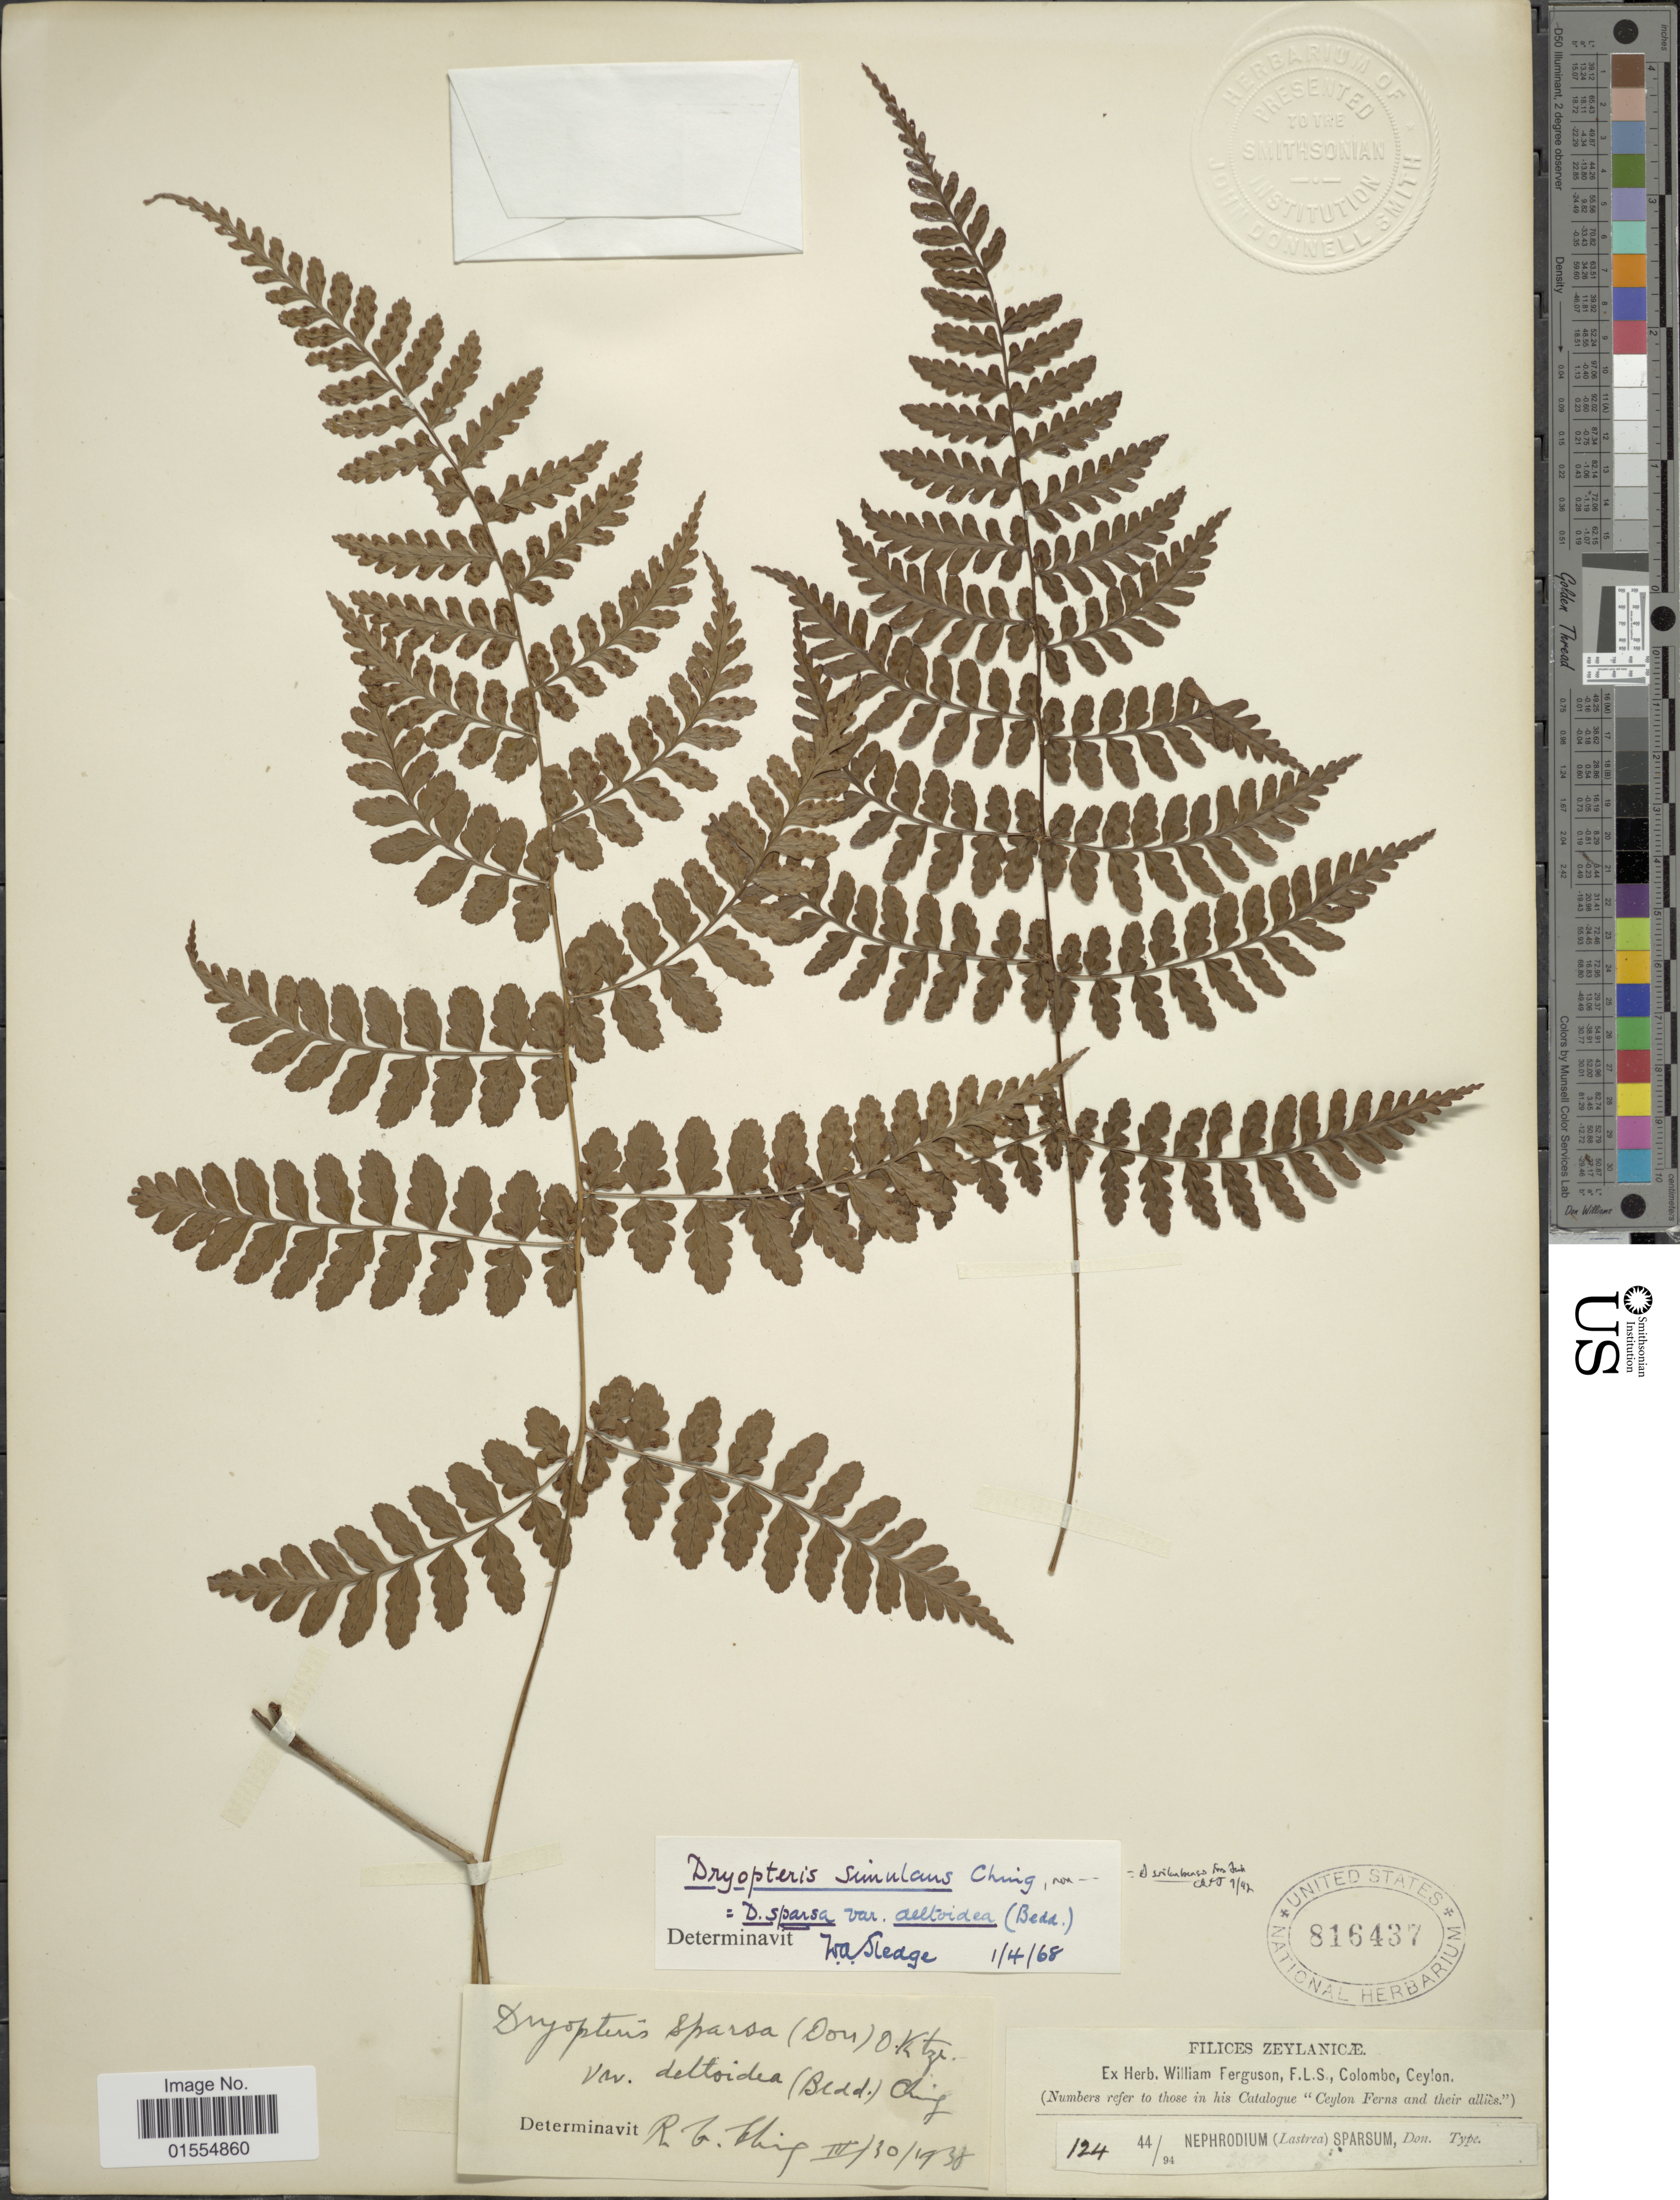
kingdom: Plantae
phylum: Tracheophyta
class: Polypodiopsida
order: Polypodiales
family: Dryopteridaceae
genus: Dryopteris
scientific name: Dryopteris simulans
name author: Kuntze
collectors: ex herb. W. Ferguson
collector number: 124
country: Sri Lanka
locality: Zeylanicae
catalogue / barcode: US 816437